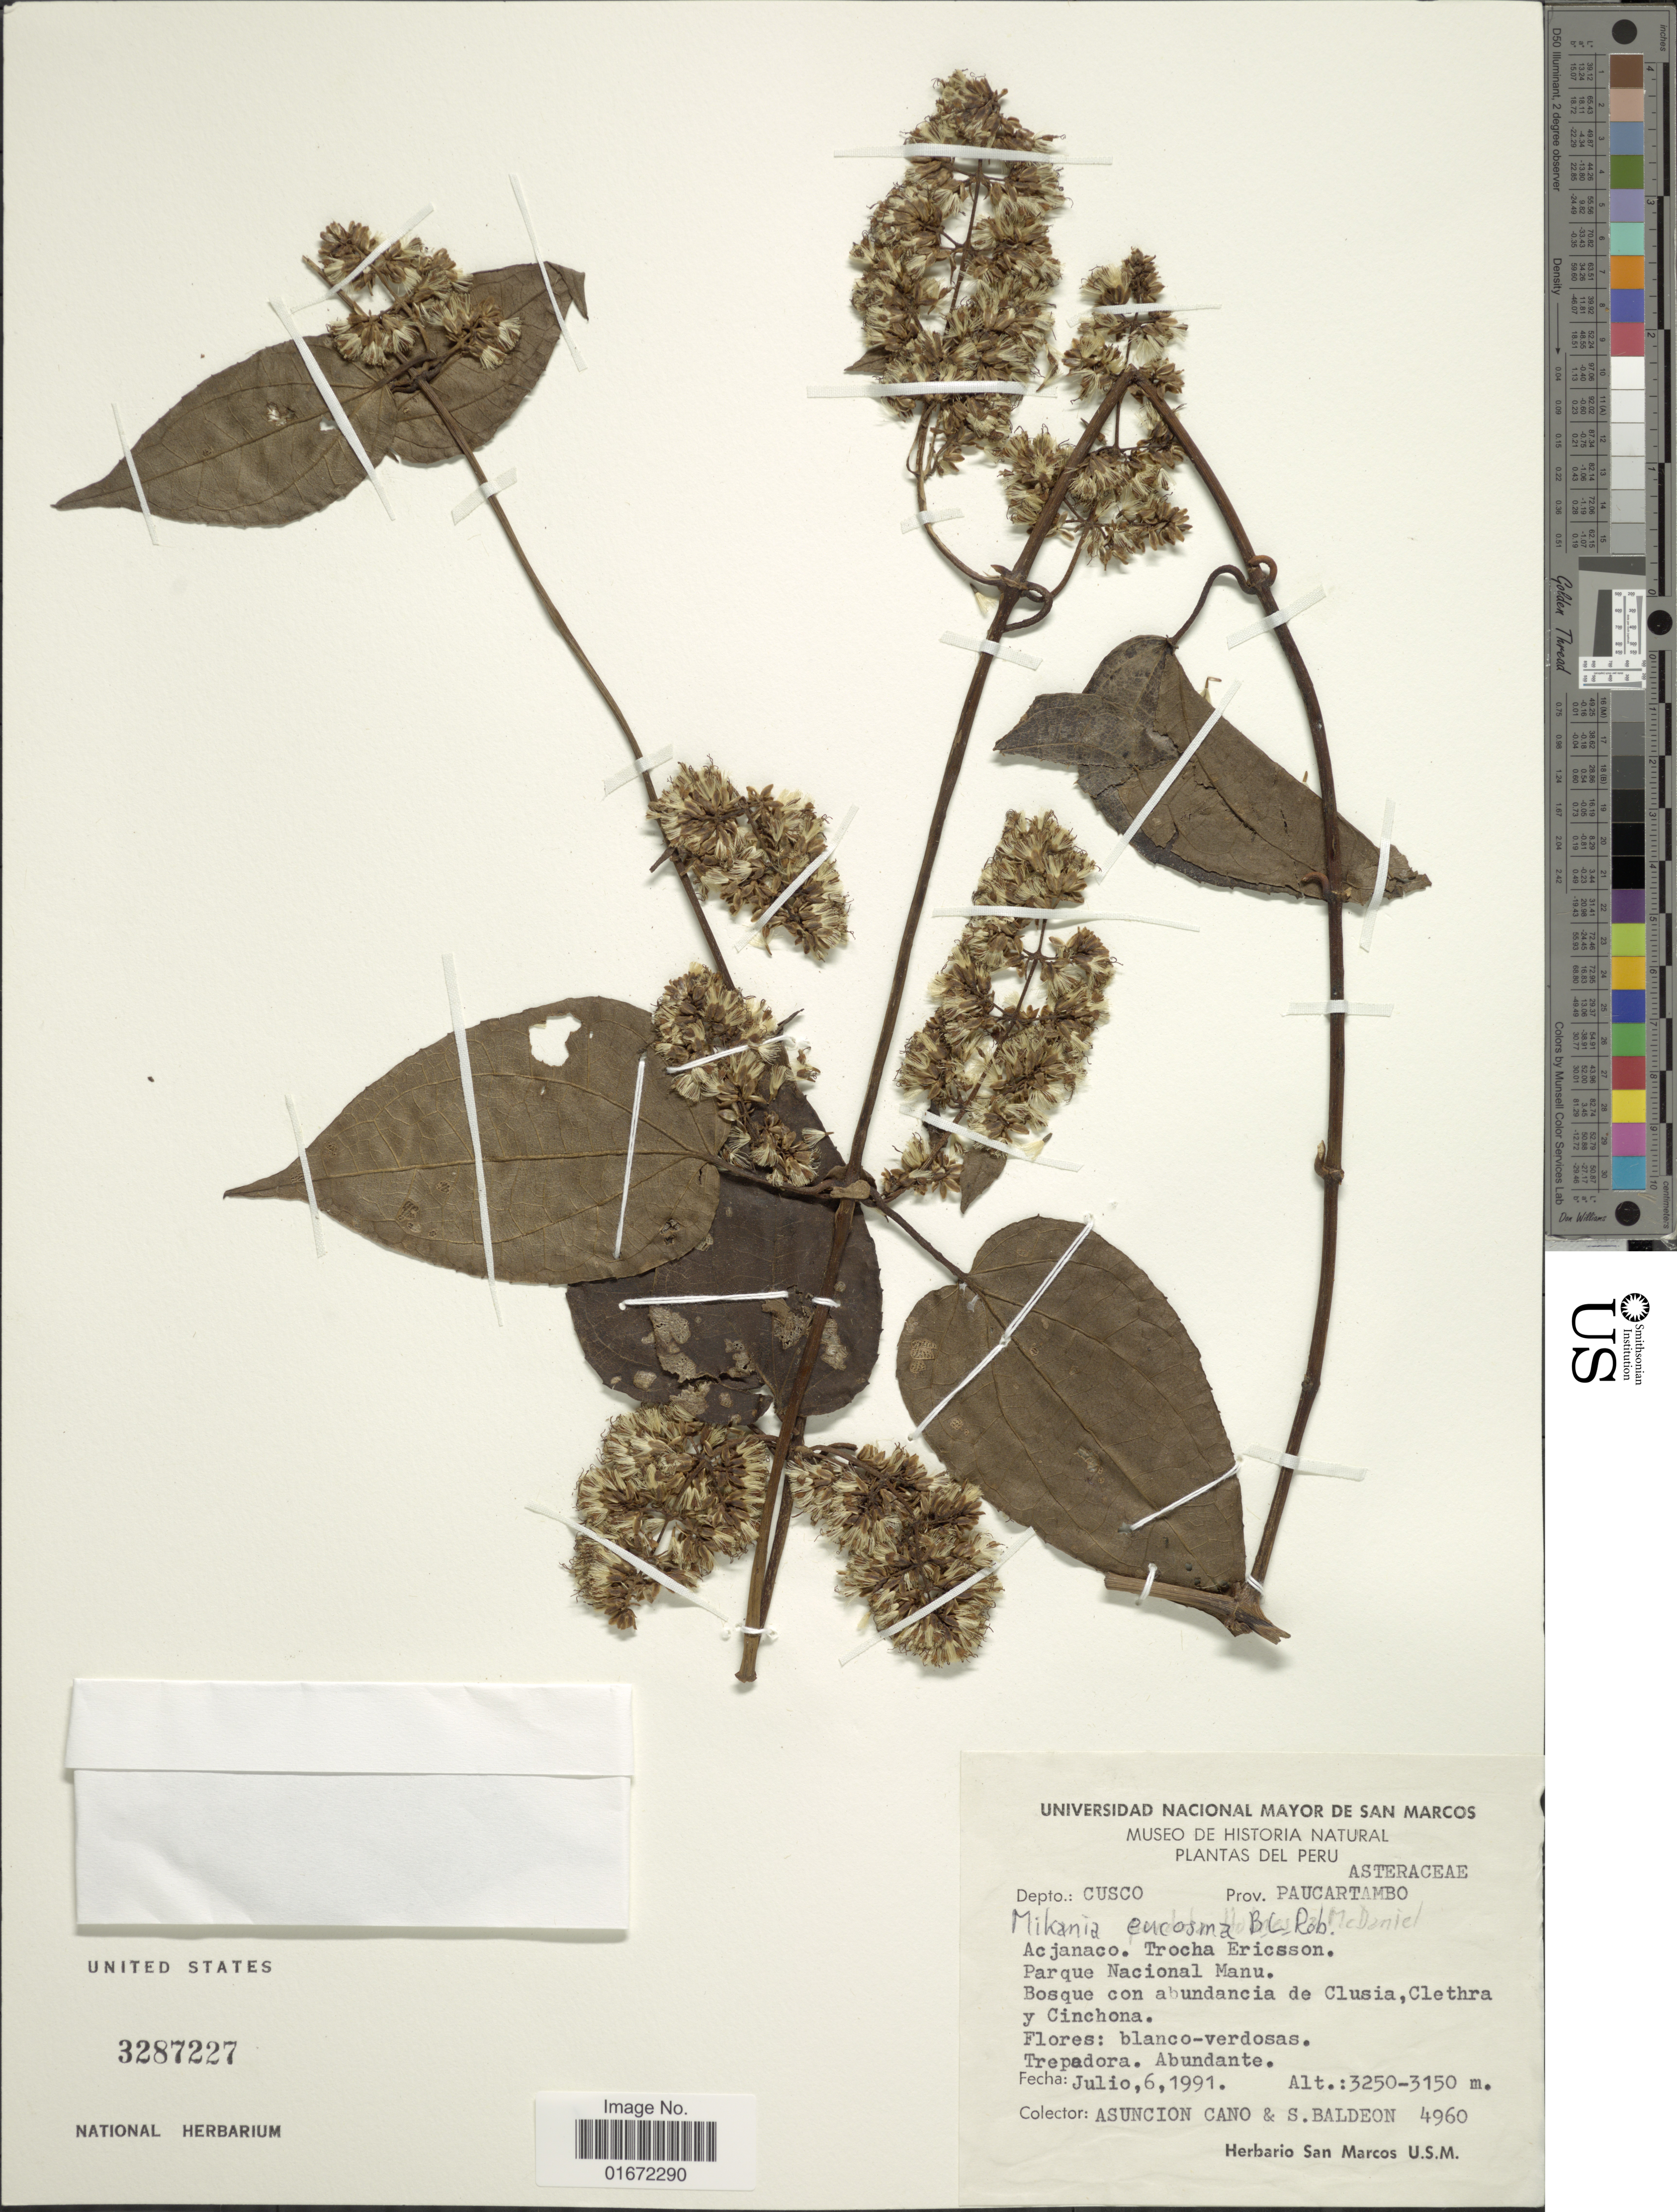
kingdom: Plantae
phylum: Tracheophyta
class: Magnoliopsida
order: Asterales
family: Asteraceae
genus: Mikania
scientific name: Mikania eucosma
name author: B.L. Rob.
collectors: A. Cano & S. Baldeon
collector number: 4960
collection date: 1991-07-06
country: Peru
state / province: Cusco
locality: Depto.: Cusco. Prov. Paucartambo. Acjanano. Trocha Ericsson. Parque Nacional Manu. Bosque con abundancia de Clusia, Clethra y Cinchona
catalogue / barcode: US 3287227